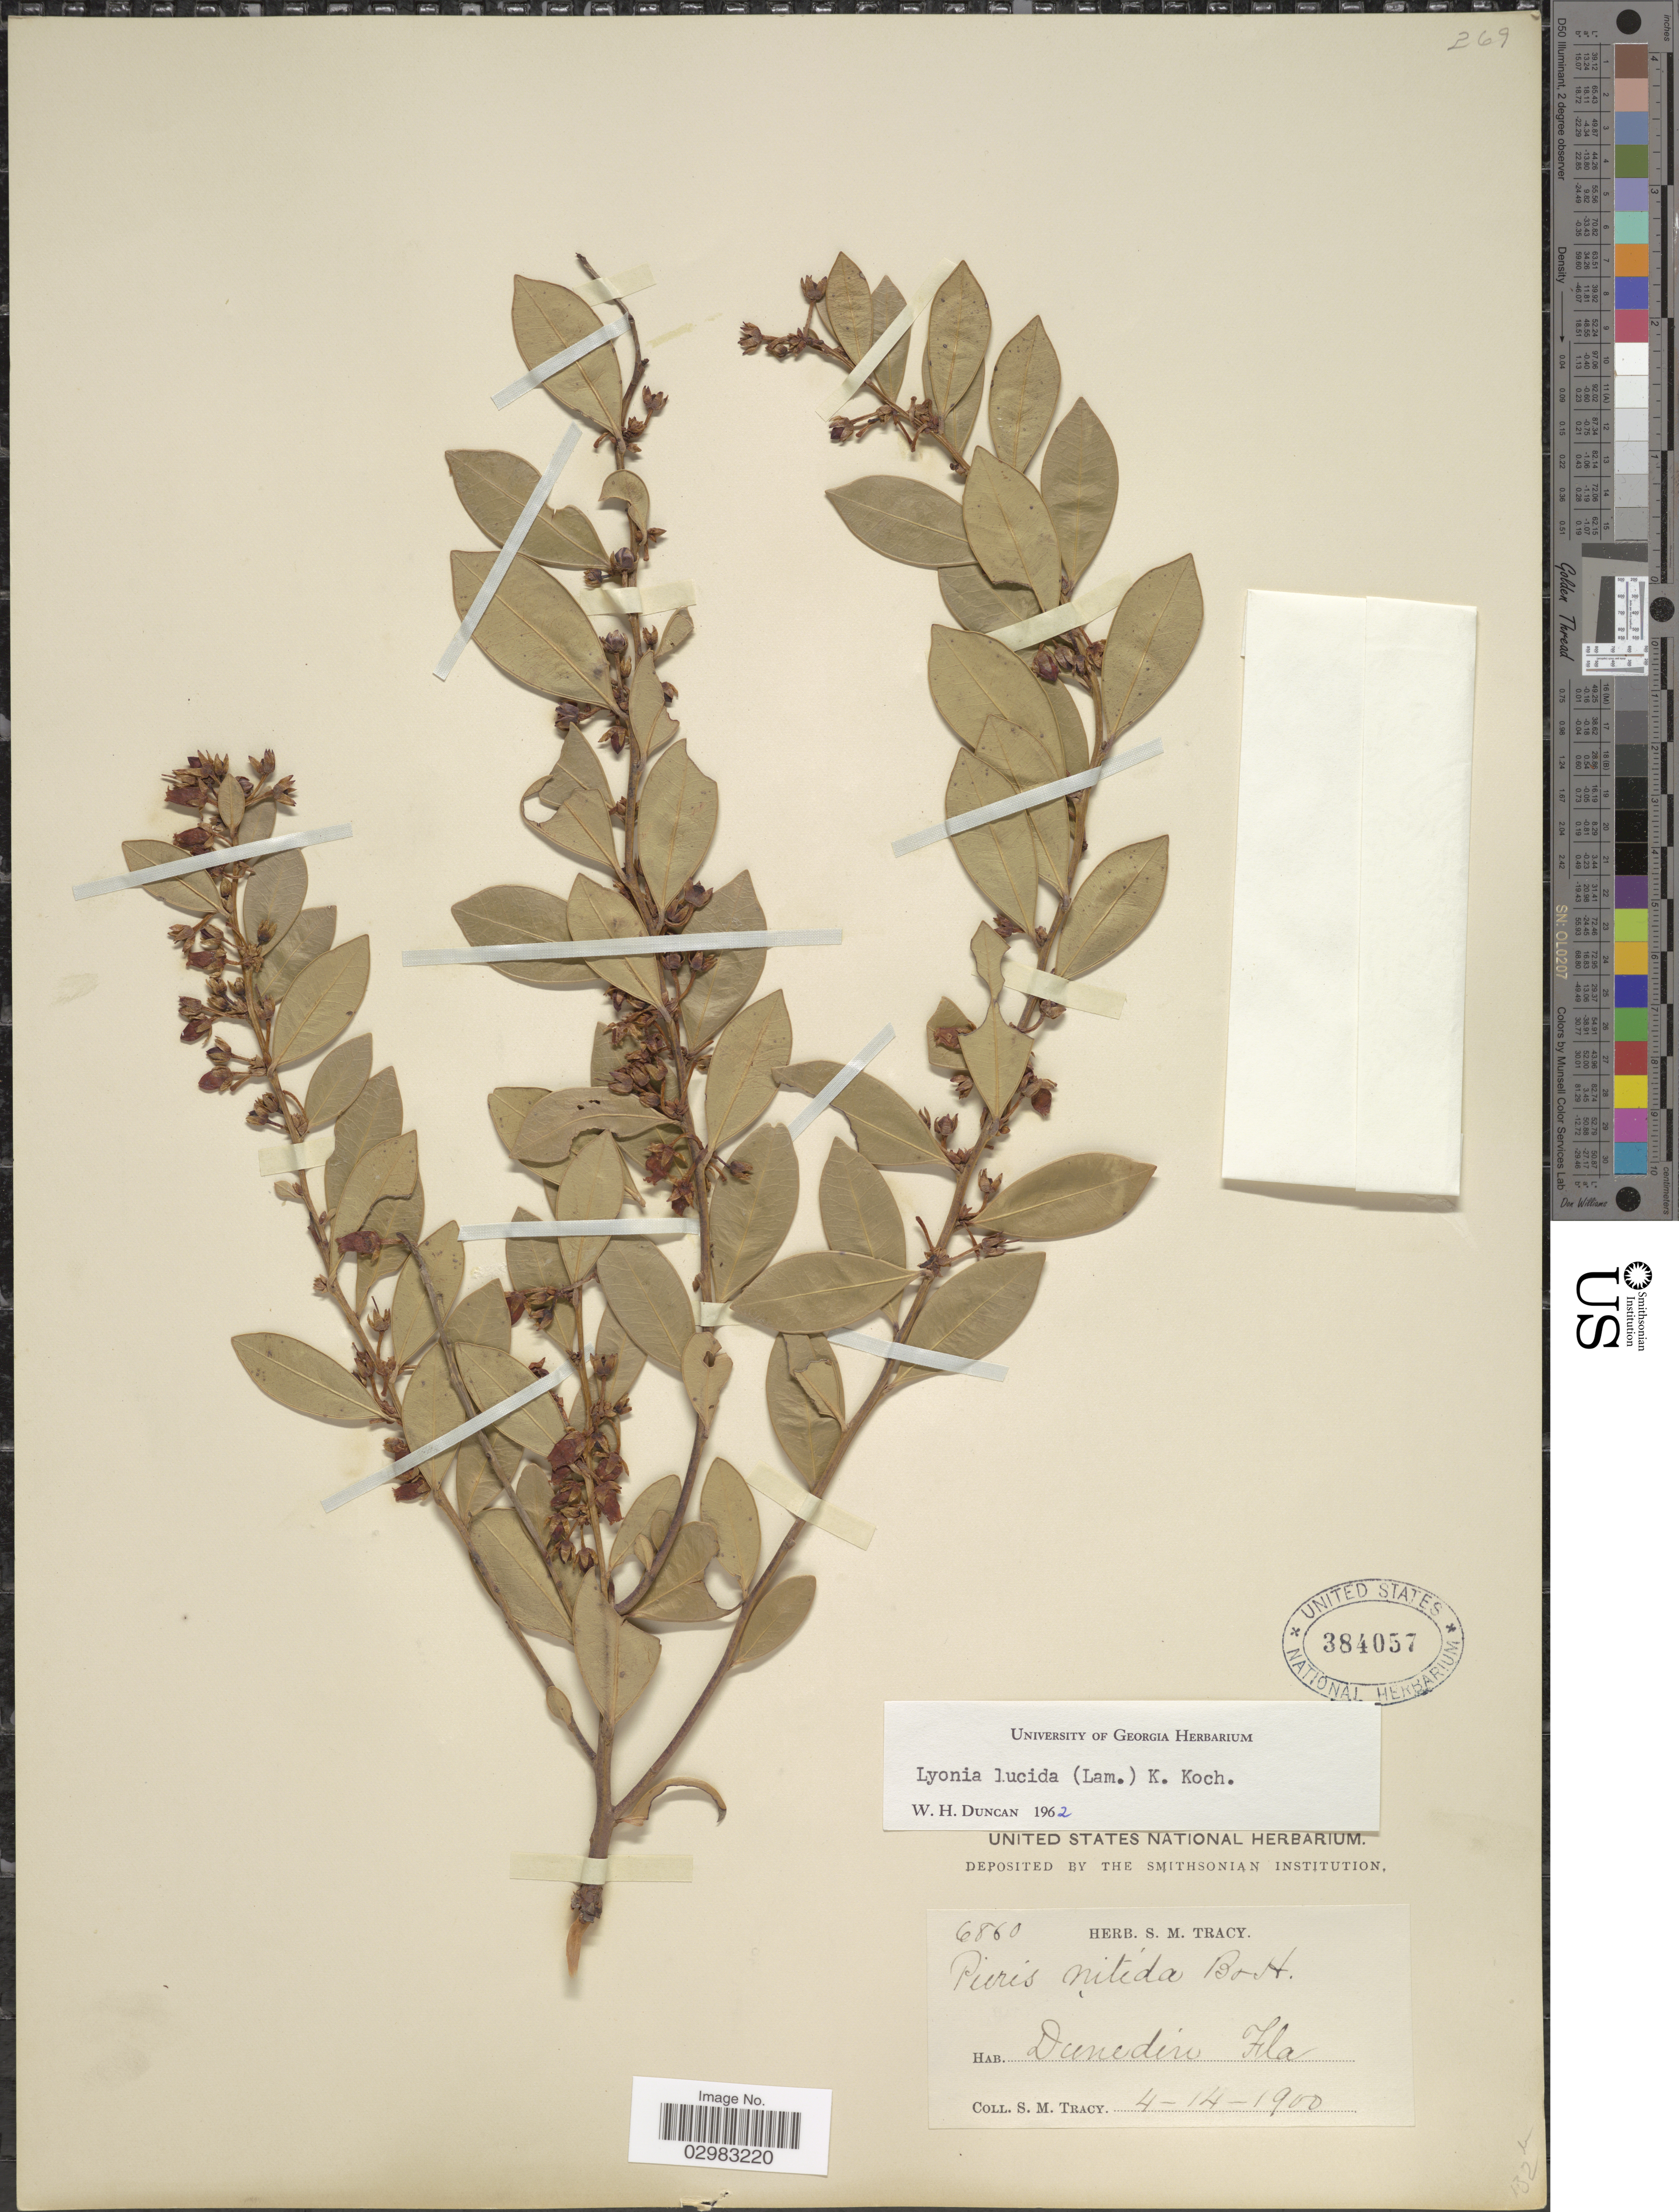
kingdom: Plantae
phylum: Tracheophyta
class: Magnoliopsida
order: Ericales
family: Ericaceae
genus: Lyonia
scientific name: Lyonia lucida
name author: K. Koch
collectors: S. M. Tracy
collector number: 6860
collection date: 1900-04-14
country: United States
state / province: Florida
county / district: Pinellas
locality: Dunedin Fla.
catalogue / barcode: US 384057